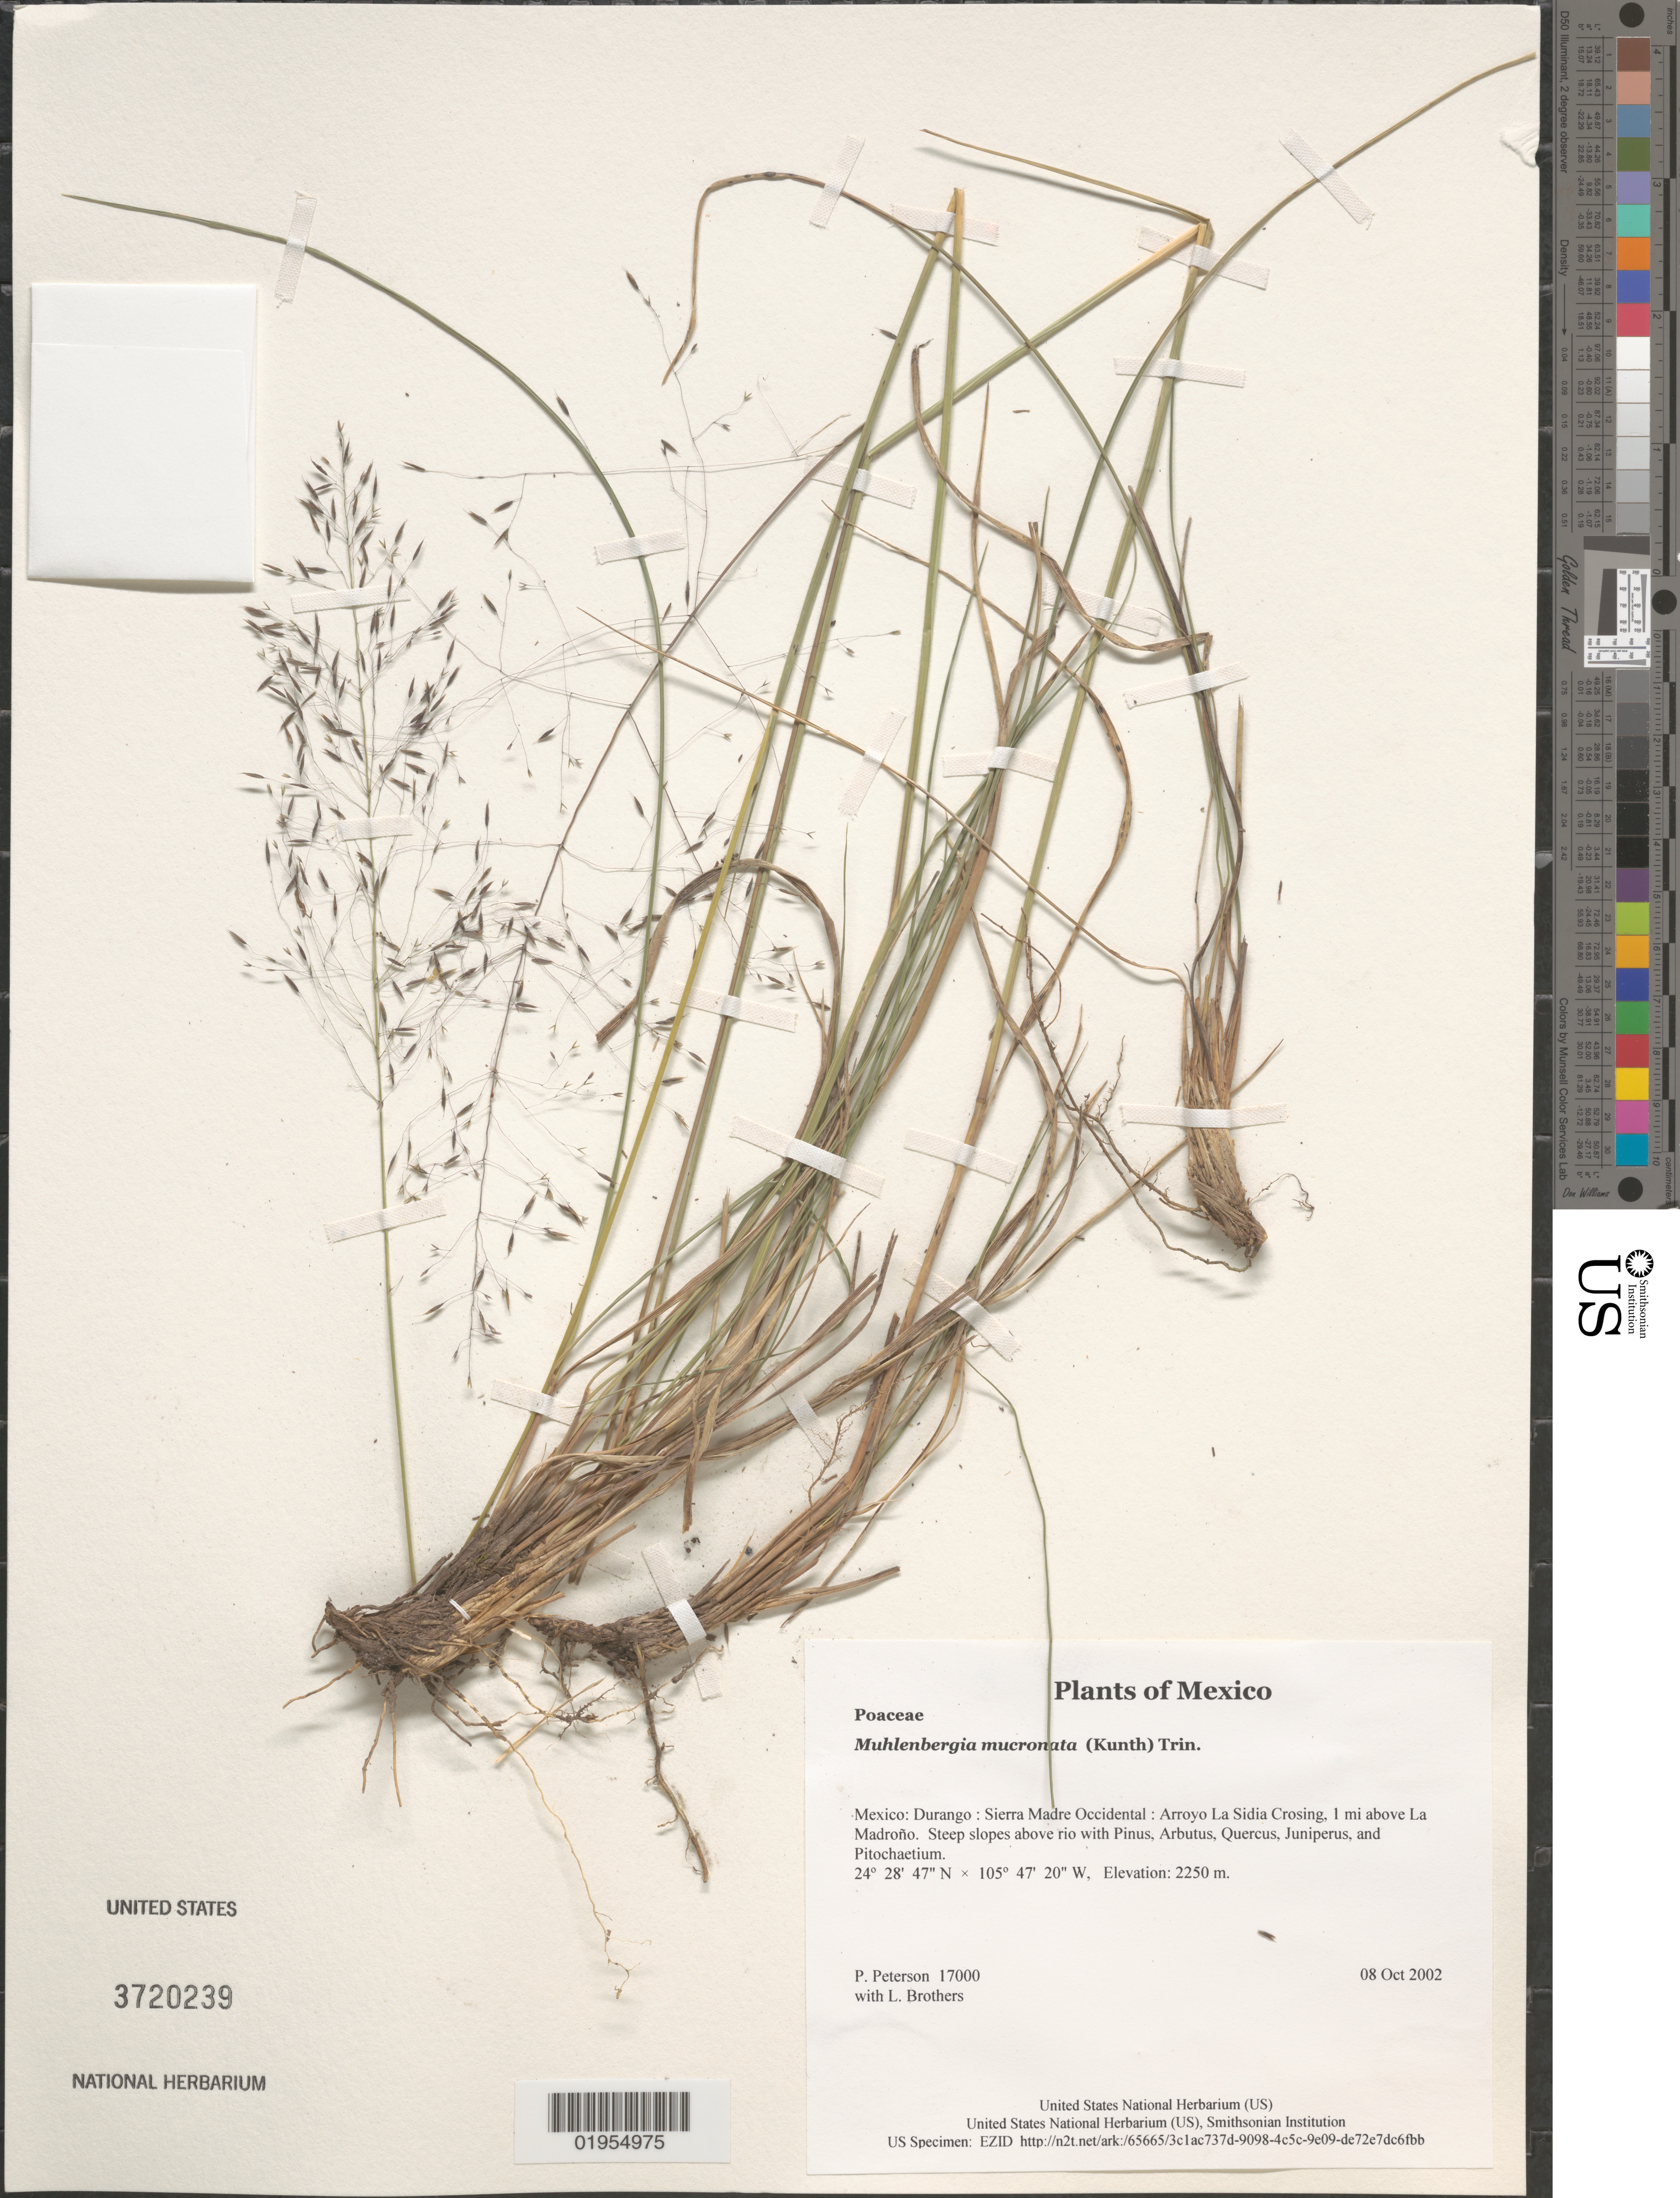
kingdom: Plantae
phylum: Tracheophyta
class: Liliopsida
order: Poales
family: Poaceae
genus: Muhlenbergia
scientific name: Muhlenbergia mucronata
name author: (Kunth) Trin.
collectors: P. M. Peterson & L. E. Brothers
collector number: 17000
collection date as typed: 08 Oct 2002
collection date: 2002-10-08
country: Mexico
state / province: Durango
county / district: Sierra Madre Occidental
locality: Arroyo La Sidia Crosing, 1 mi above La Madroño. Steep slopes above rio with Pinus, Arbutus, Quercus, Juniperus, and Pitochaetium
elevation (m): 2250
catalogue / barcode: US 3720239